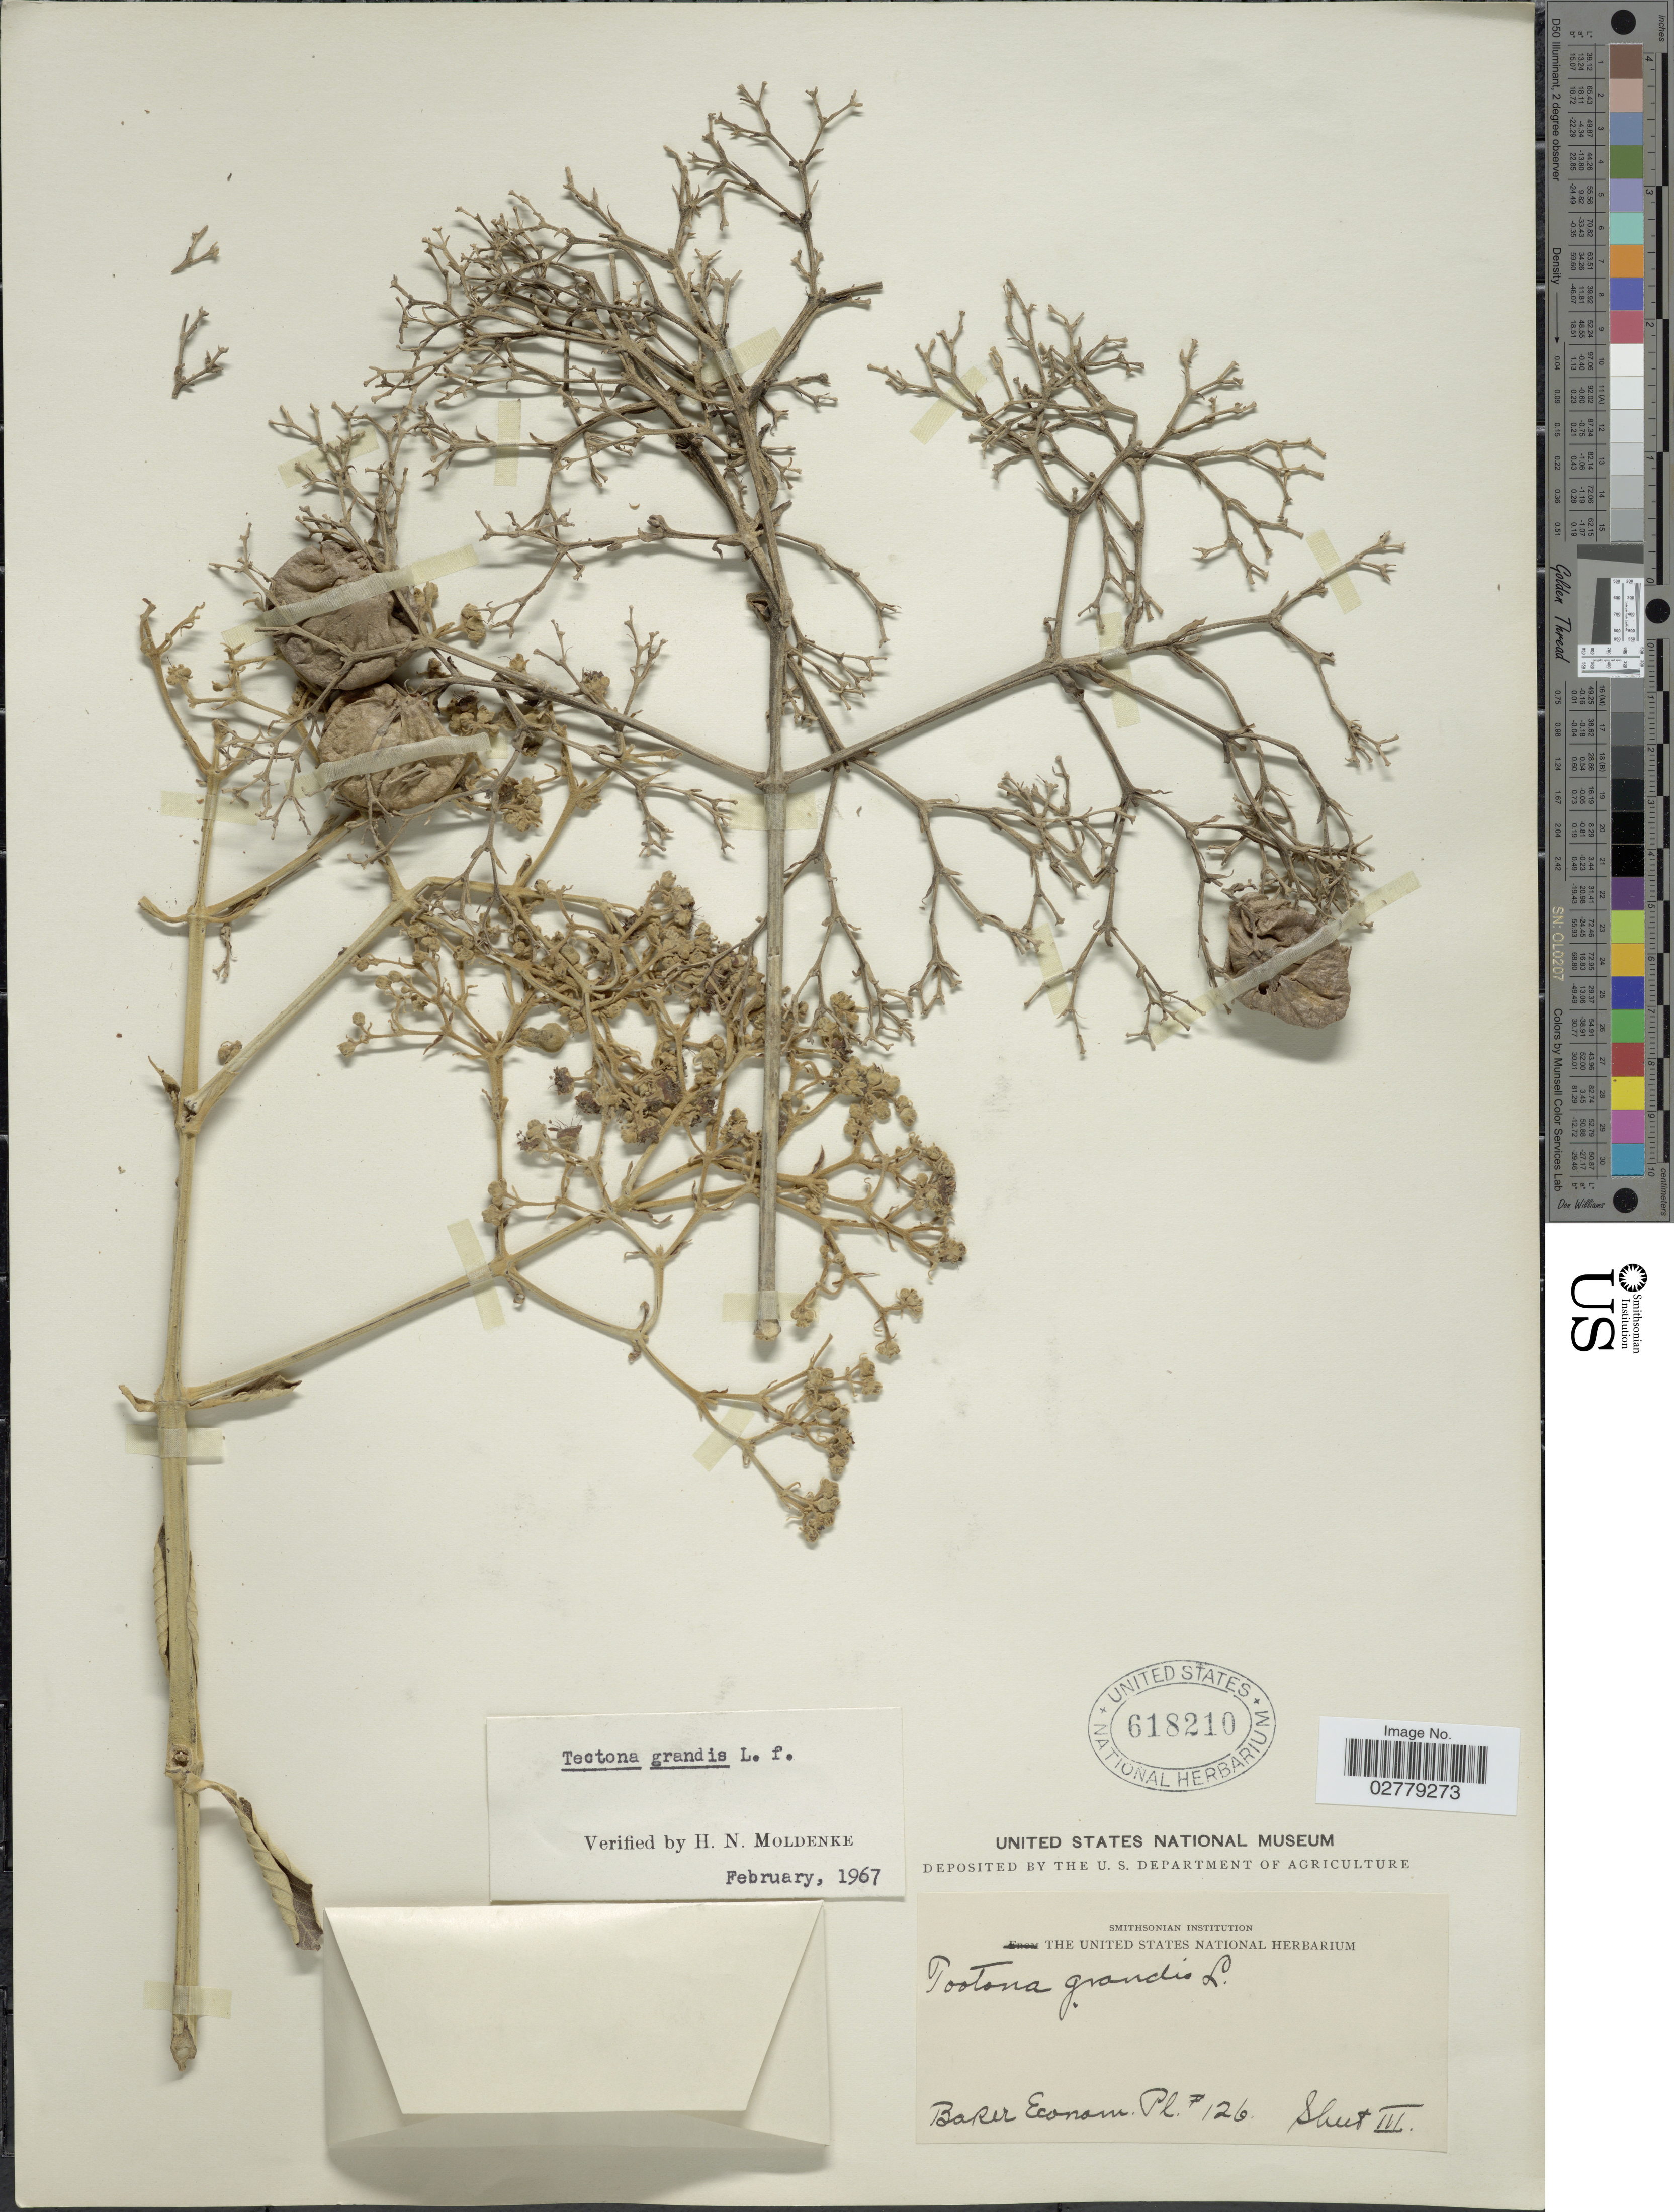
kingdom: Plantae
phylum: Tracheophyta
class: Magnoliopsida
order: Lamiales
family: Lamiaceae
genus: Tectona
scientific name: Tectona grandis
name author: L. f.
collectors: Baker Econom.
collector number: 126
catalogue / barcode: US 618210